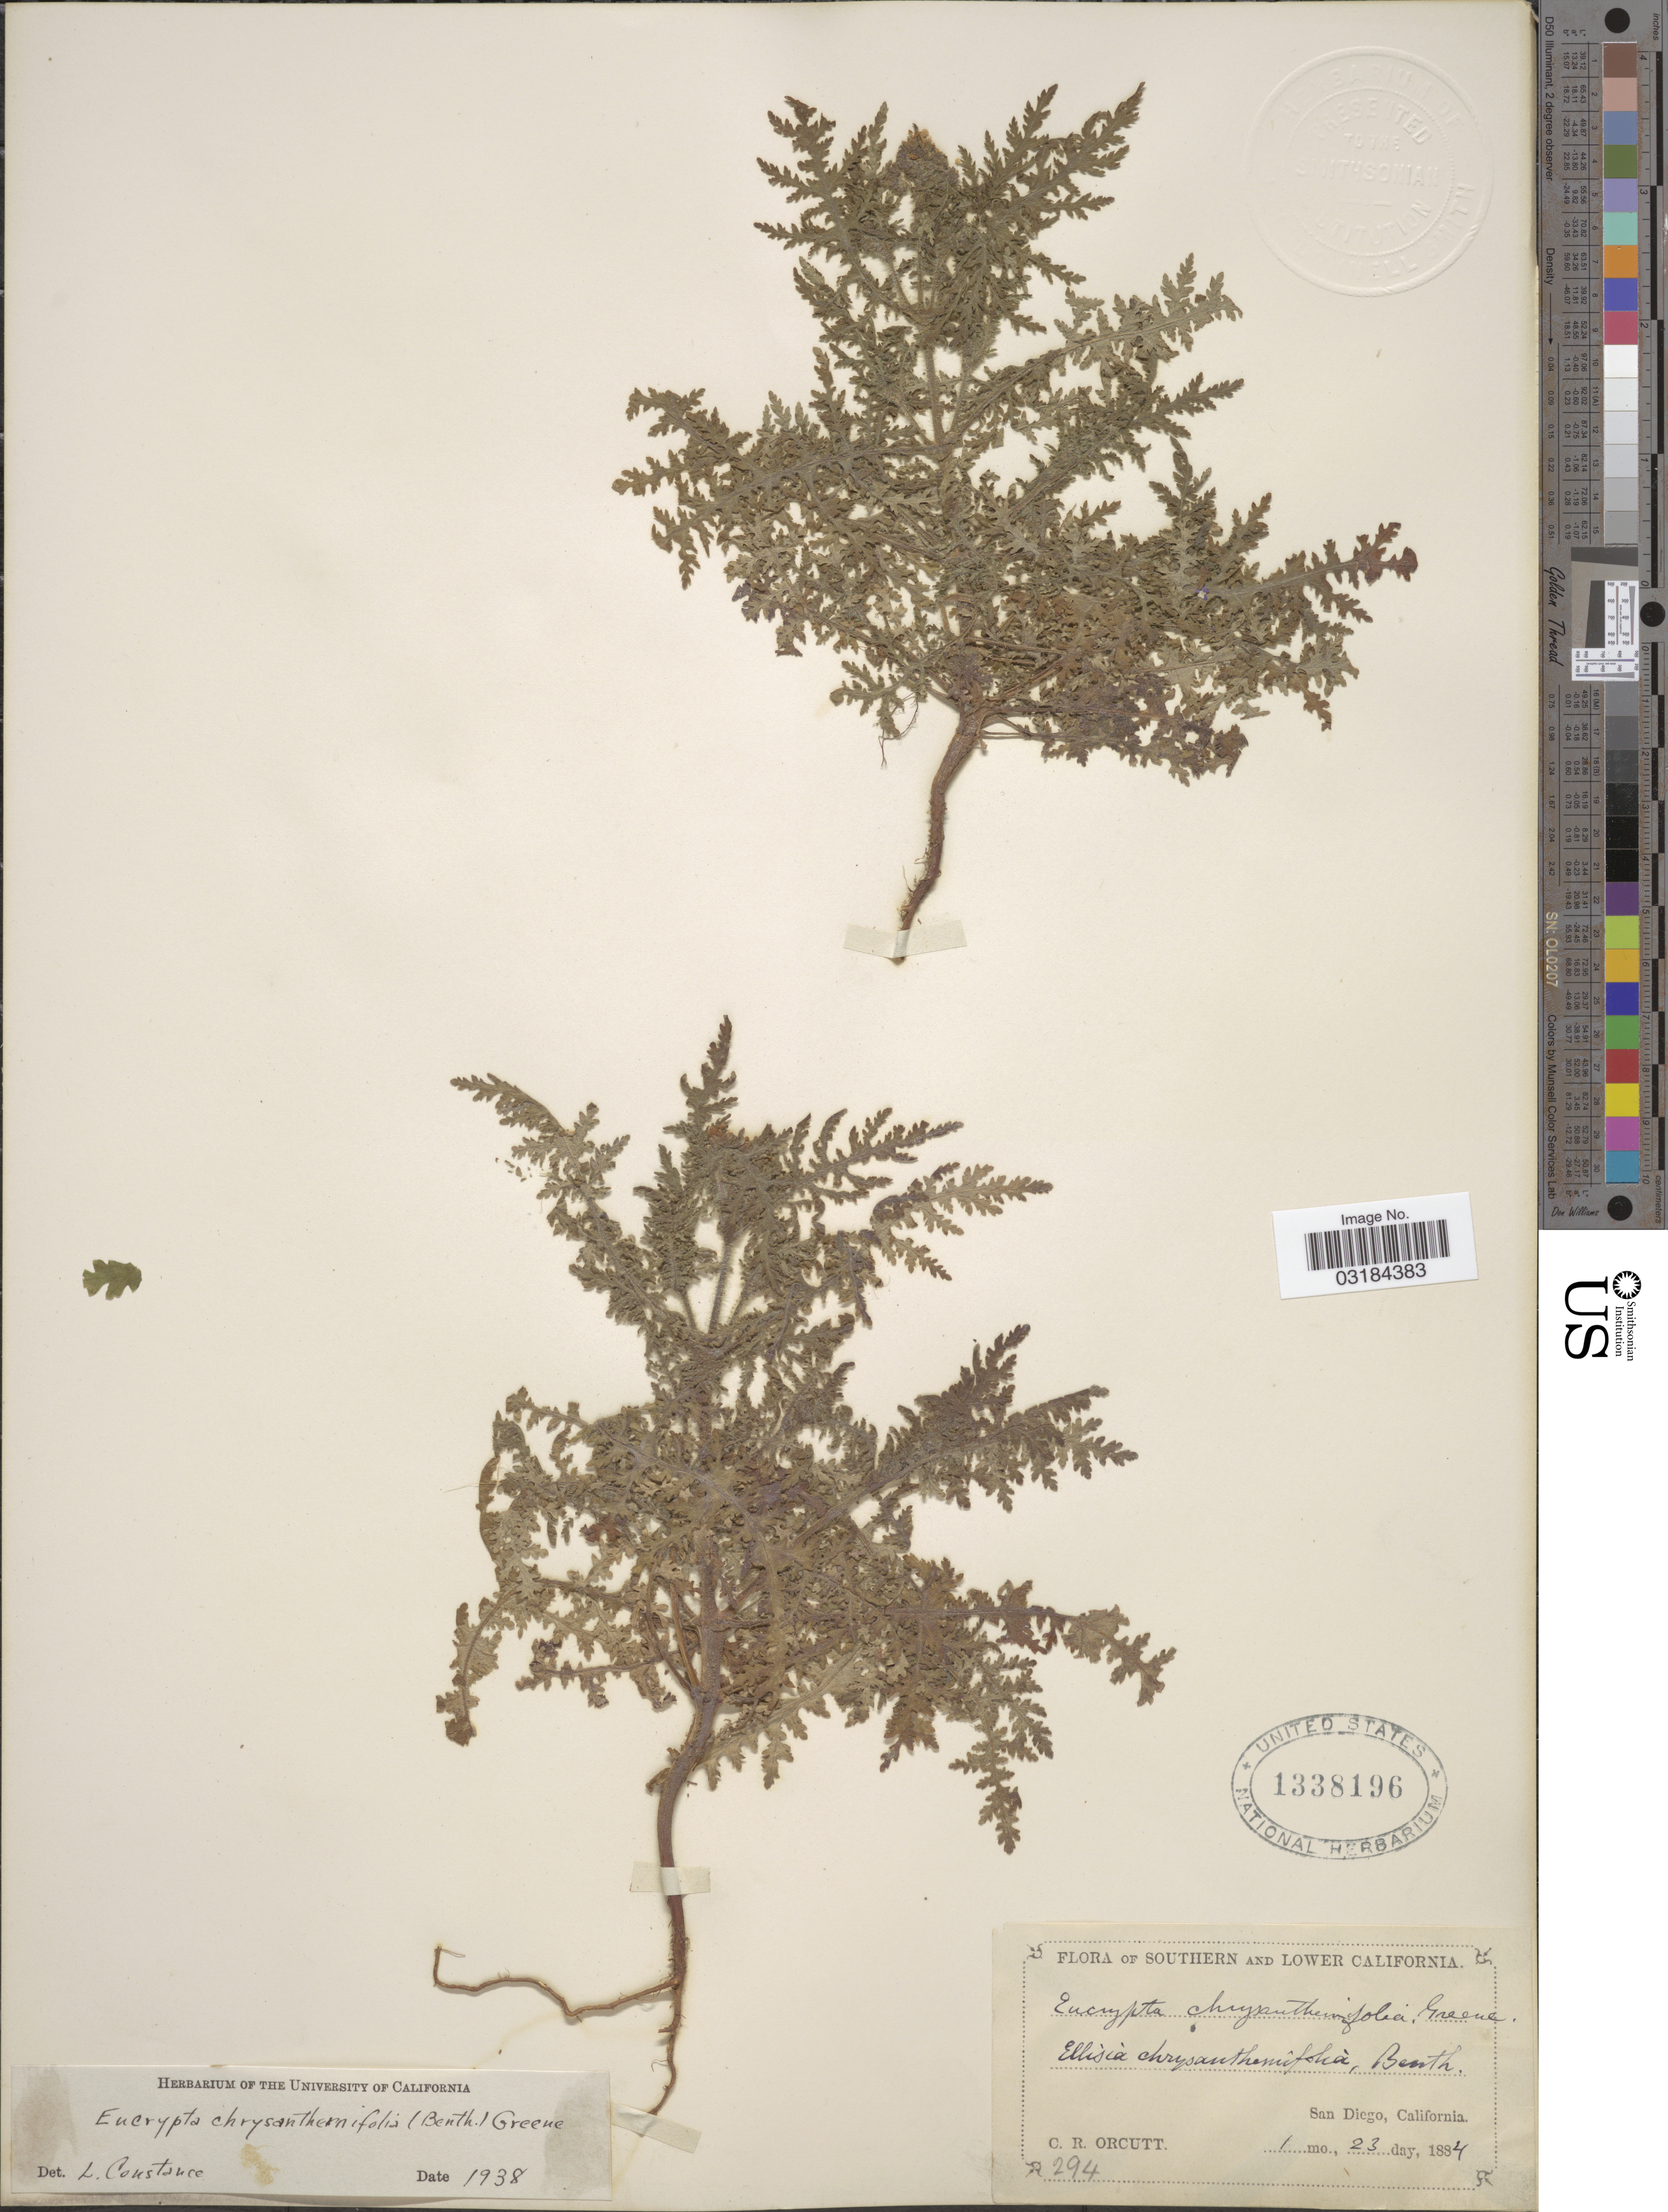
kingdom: Plantae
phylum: Tracheophyta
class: Magnoliopsida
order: Boraginales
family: Hydrophyllaceae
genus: Eucrypta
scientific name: Eucrypta chrysanthemifolia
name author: (Benth.) Greene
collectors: C. R. Orcutt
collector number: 294?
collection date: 1884-01-23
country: United States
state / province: California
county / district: San Diego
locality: Southern. San Diego.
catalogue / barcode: US 1338196